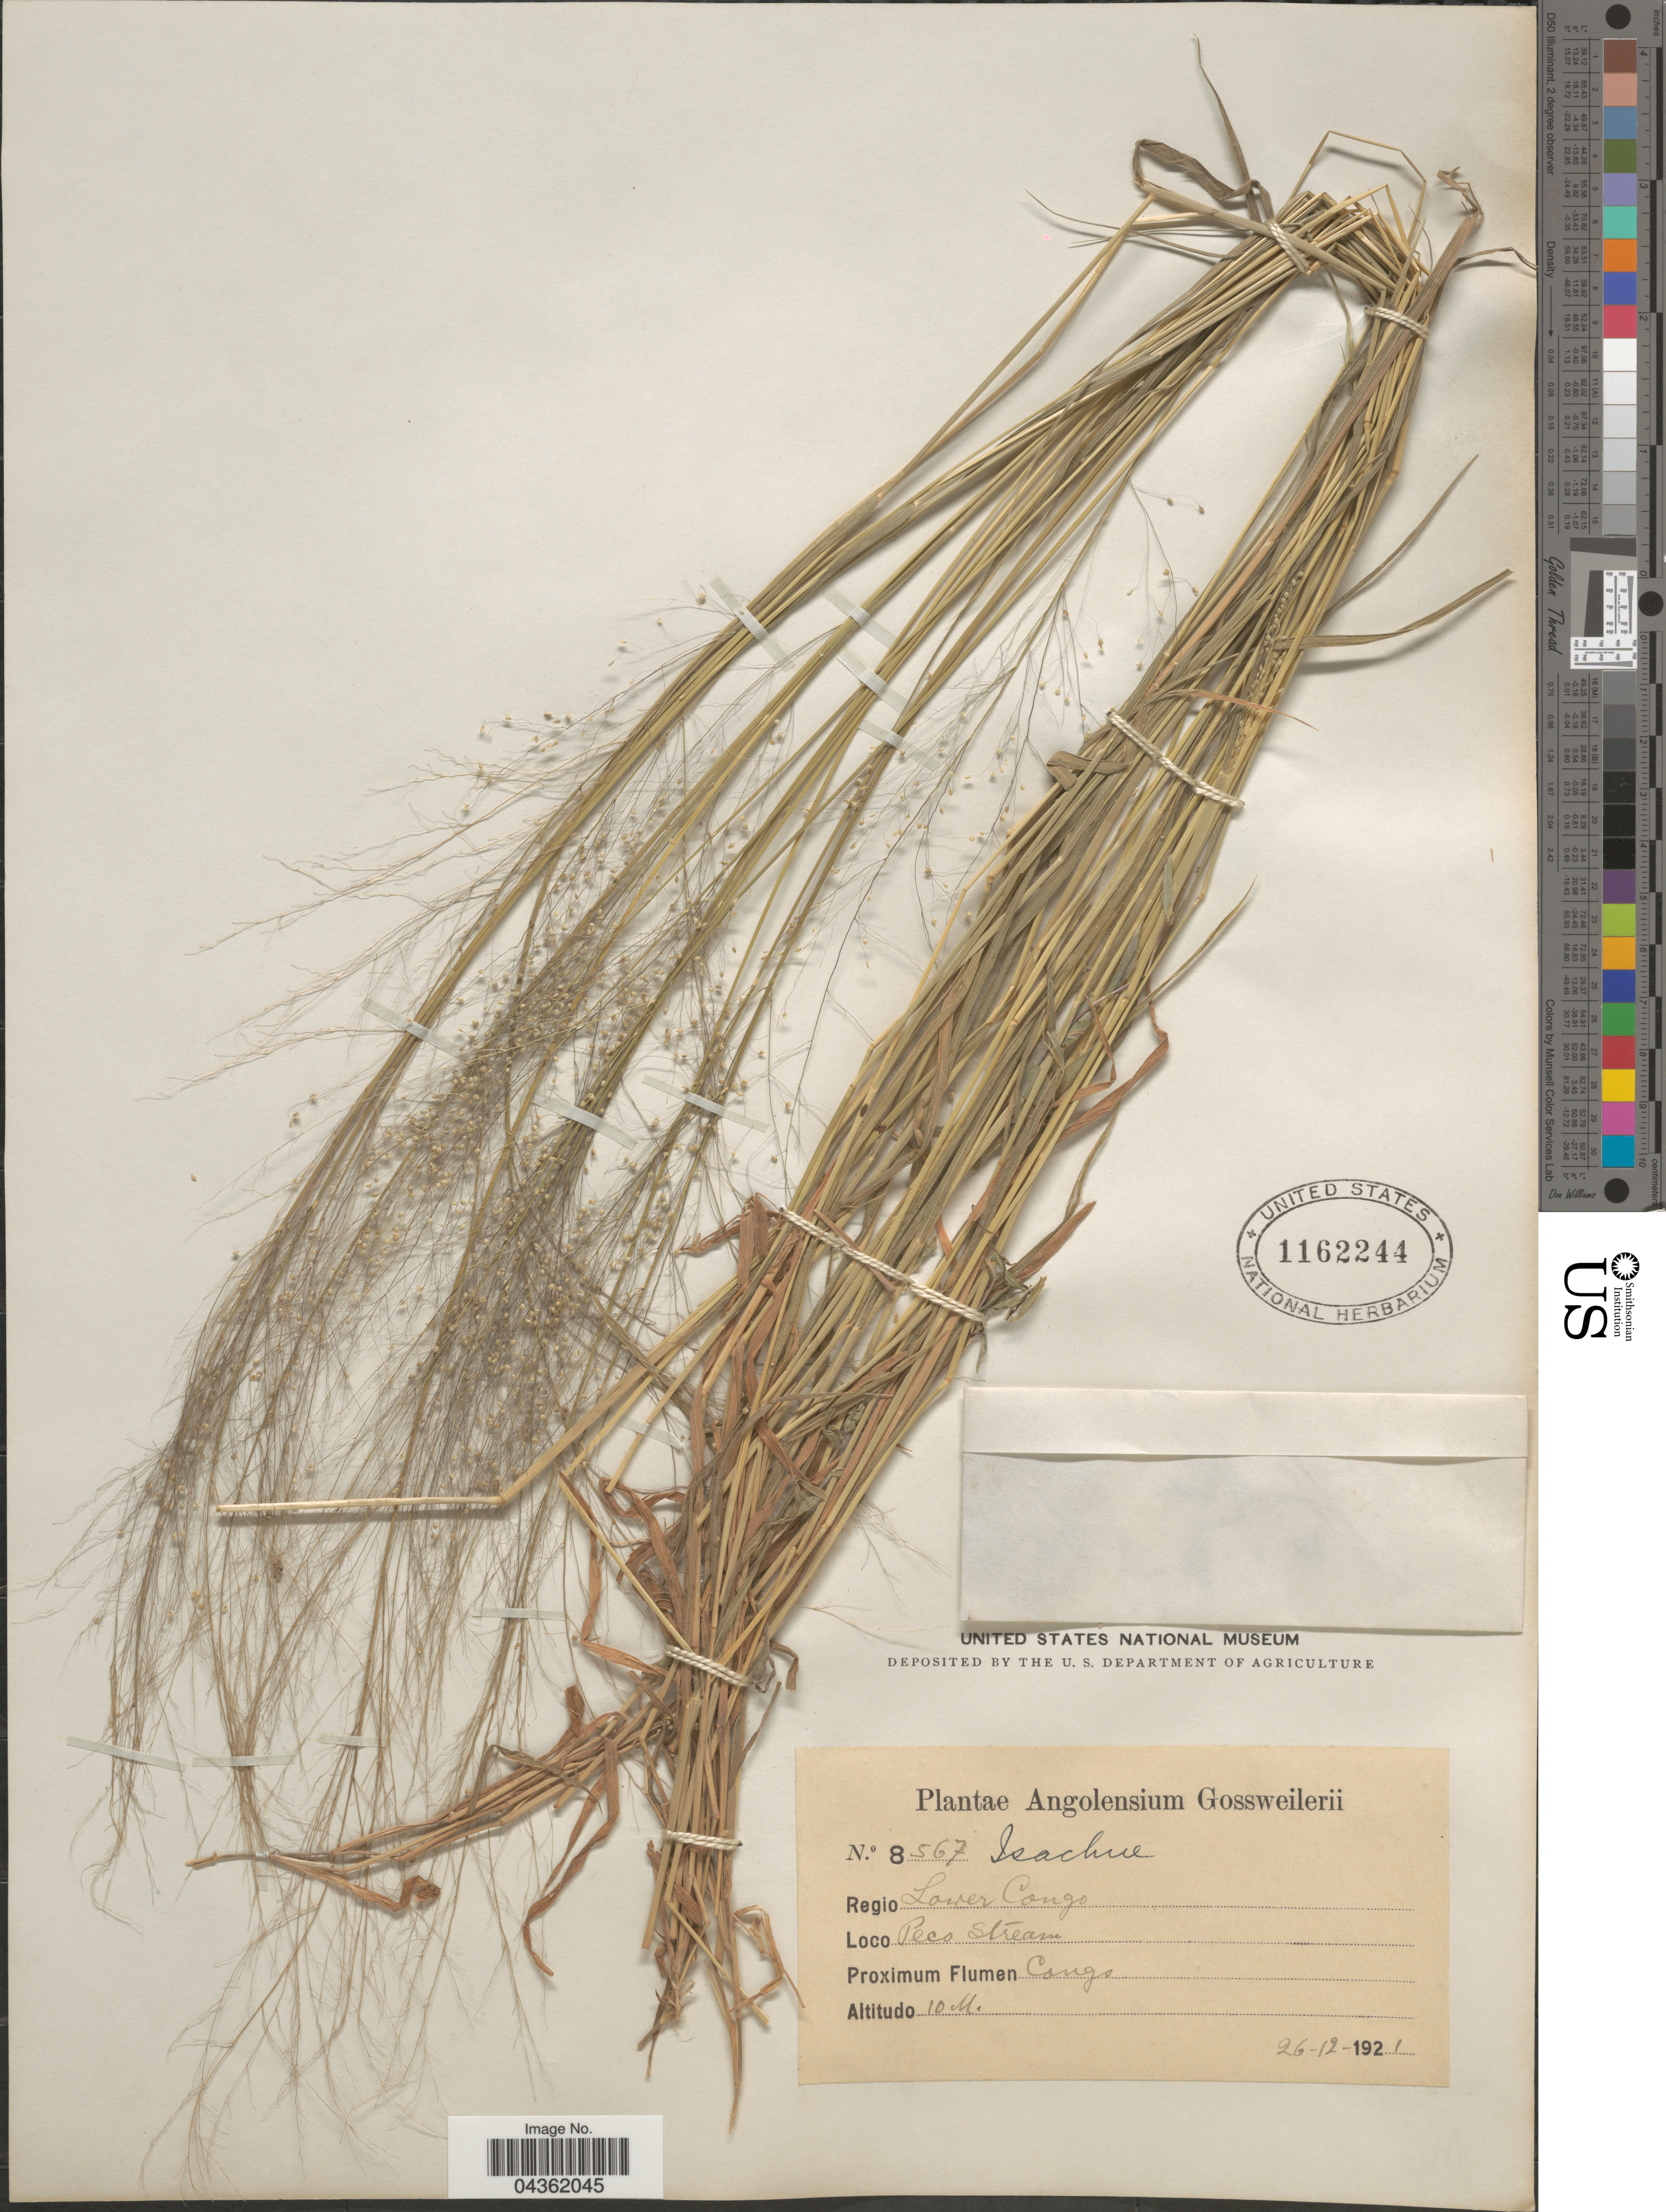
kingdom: Plantae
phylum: Tracheophyta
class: Liliopsida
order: Poales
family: Poaceae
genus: Isachne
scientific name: Isachne sp.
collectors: -. Gossweiler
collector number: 8567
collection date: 1921-12-26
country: Angola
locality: Regio Lower Congo. Peco Stream. Proximum Flumen Congo.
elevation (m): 10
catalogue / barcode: US 1162244